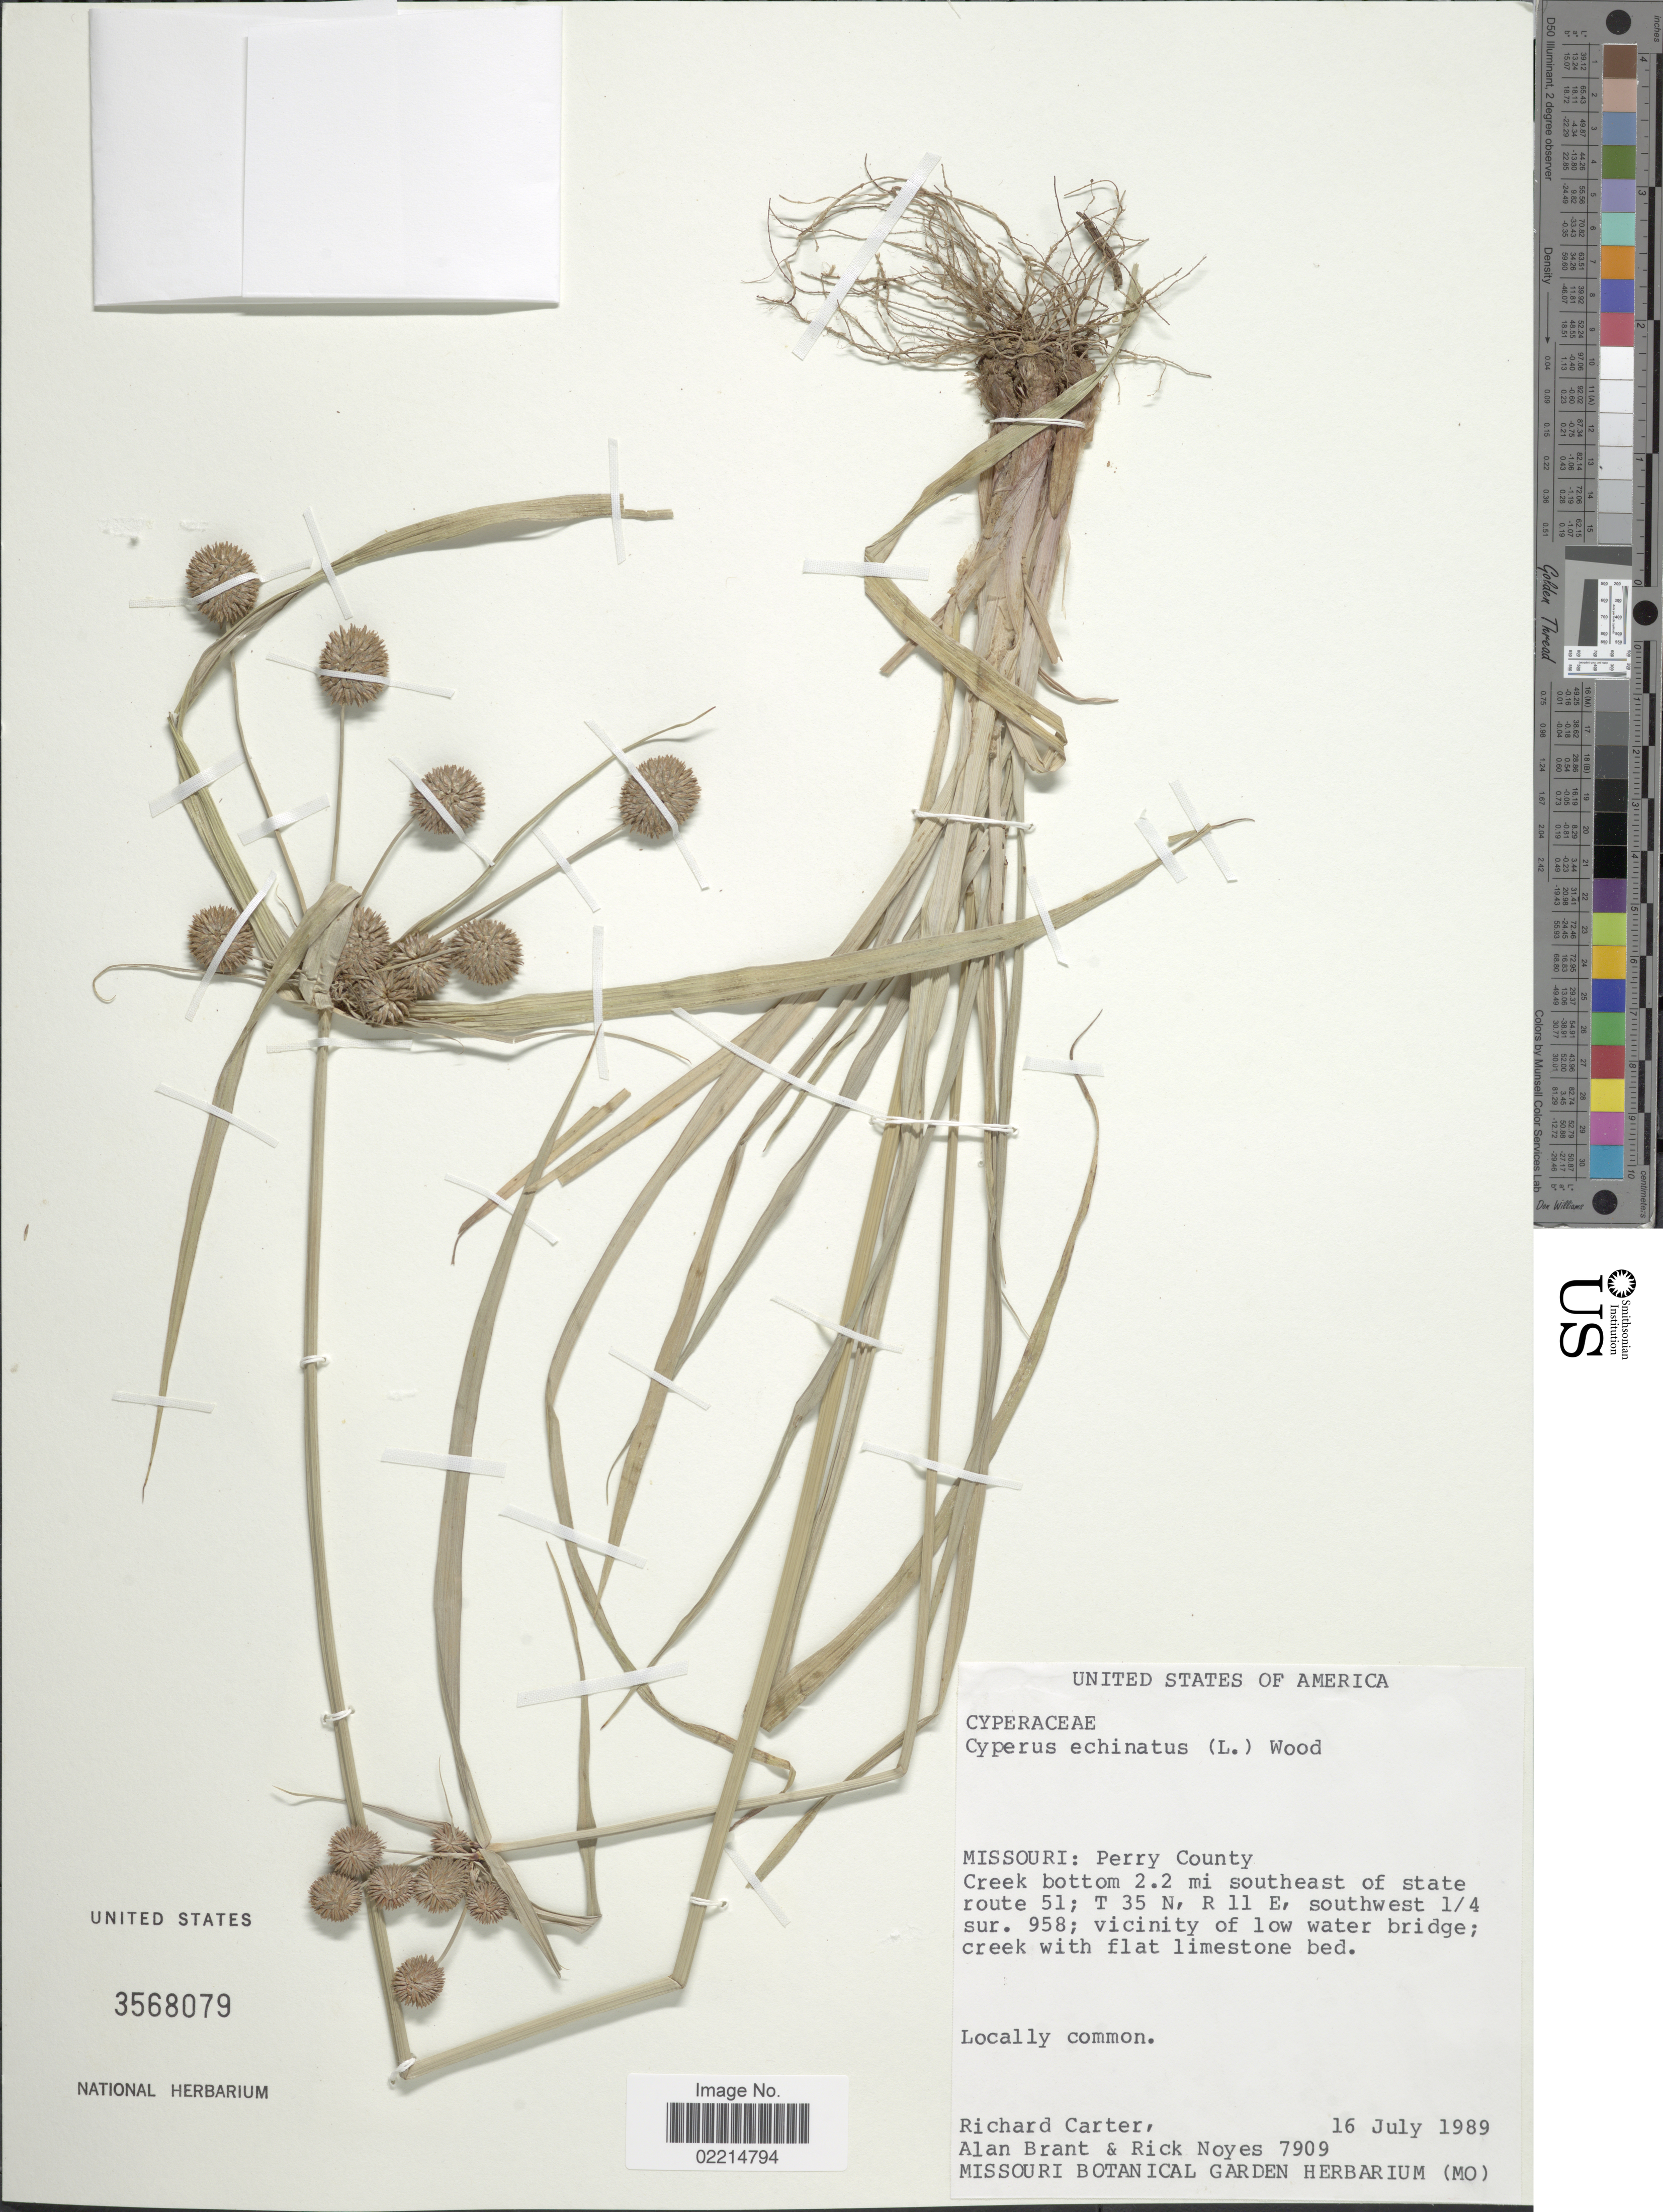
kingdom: Plantae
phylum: Tracheophyta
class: Liliopsida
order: Poales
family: Cyperaceae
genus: Cyperus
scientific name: Cyperus echinatus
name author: (L.) Alph. Wood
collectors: R. Carter, A. Brant & R. Noyes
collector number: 7909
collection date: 1989-07-16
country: United States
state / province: Missouri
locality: Perry County. Creek bottom 2.2 mi southeast of state route 51; T 35 N, R 11 E, southwest 1/4 sur. 958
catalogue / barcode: US 3568079